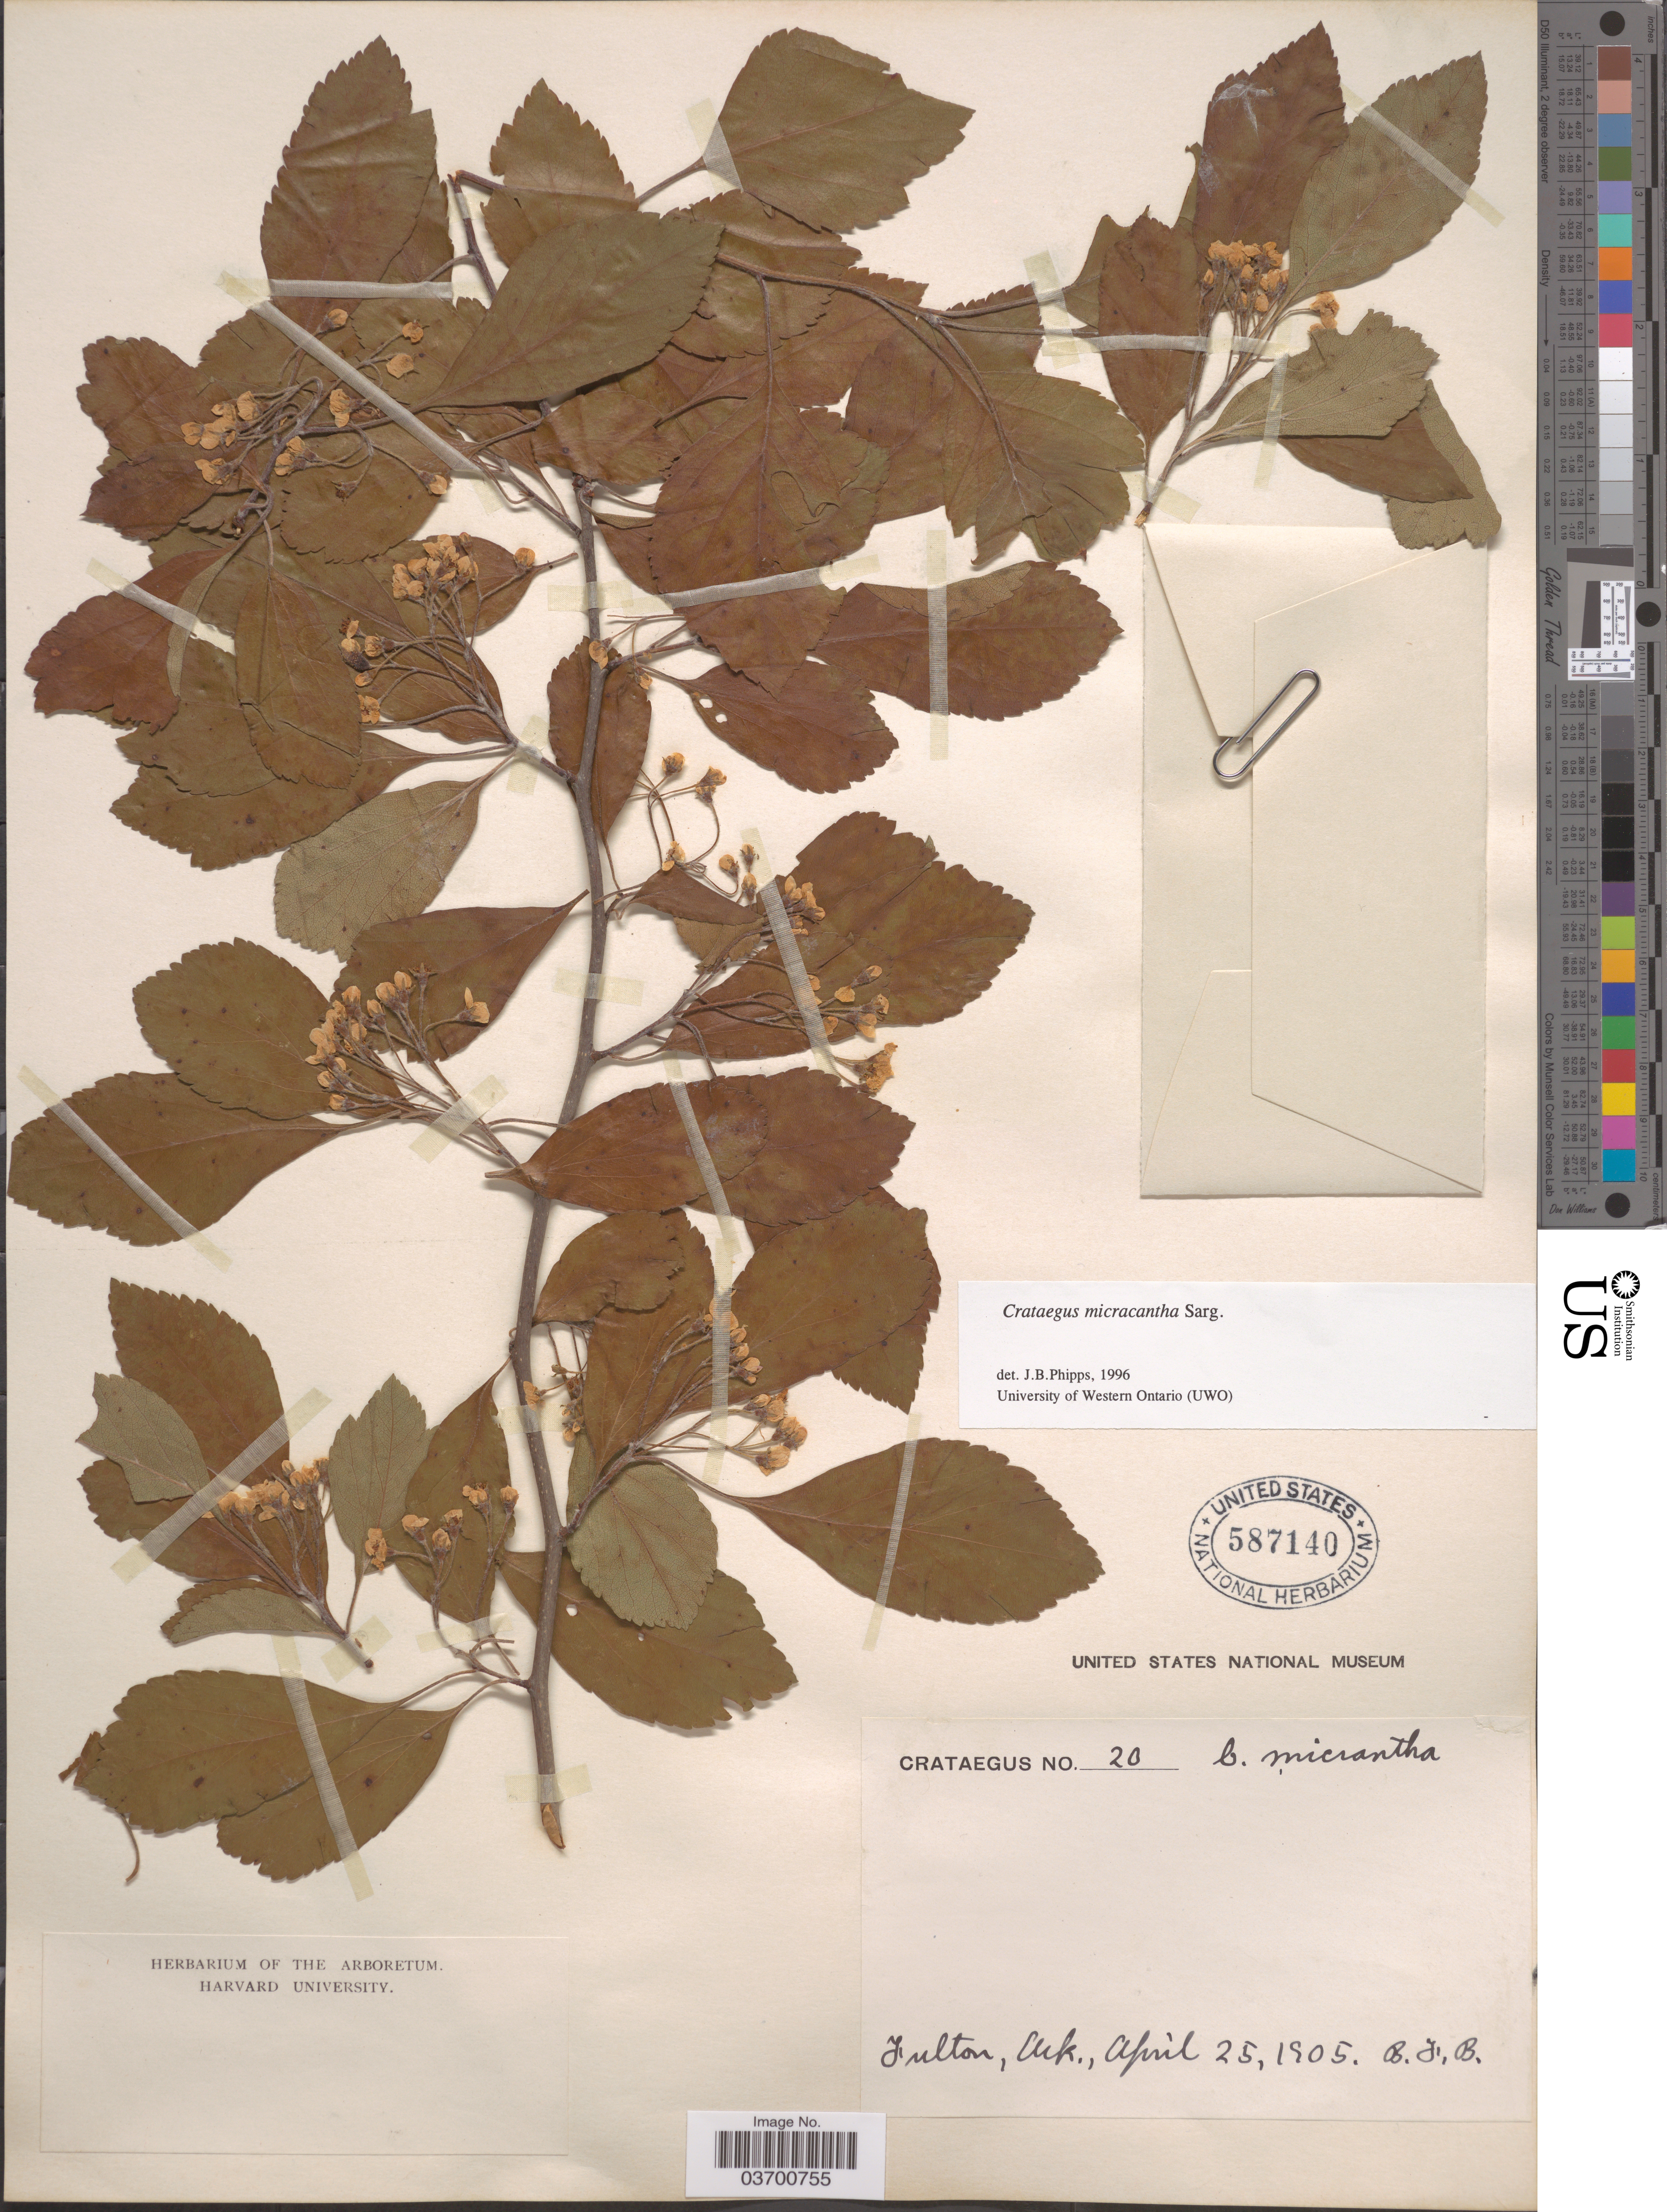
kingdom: Plantae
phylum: Tracheophyta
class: Magnoliopsida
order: Rosales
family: Rosaceae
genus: Crataegus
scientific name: Crataegus micracantha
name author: Sarg.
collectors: B. F. B.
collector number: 20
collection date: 1905-04-25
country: United States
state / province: Arkansas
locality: Fulton.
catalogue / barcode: US 587140